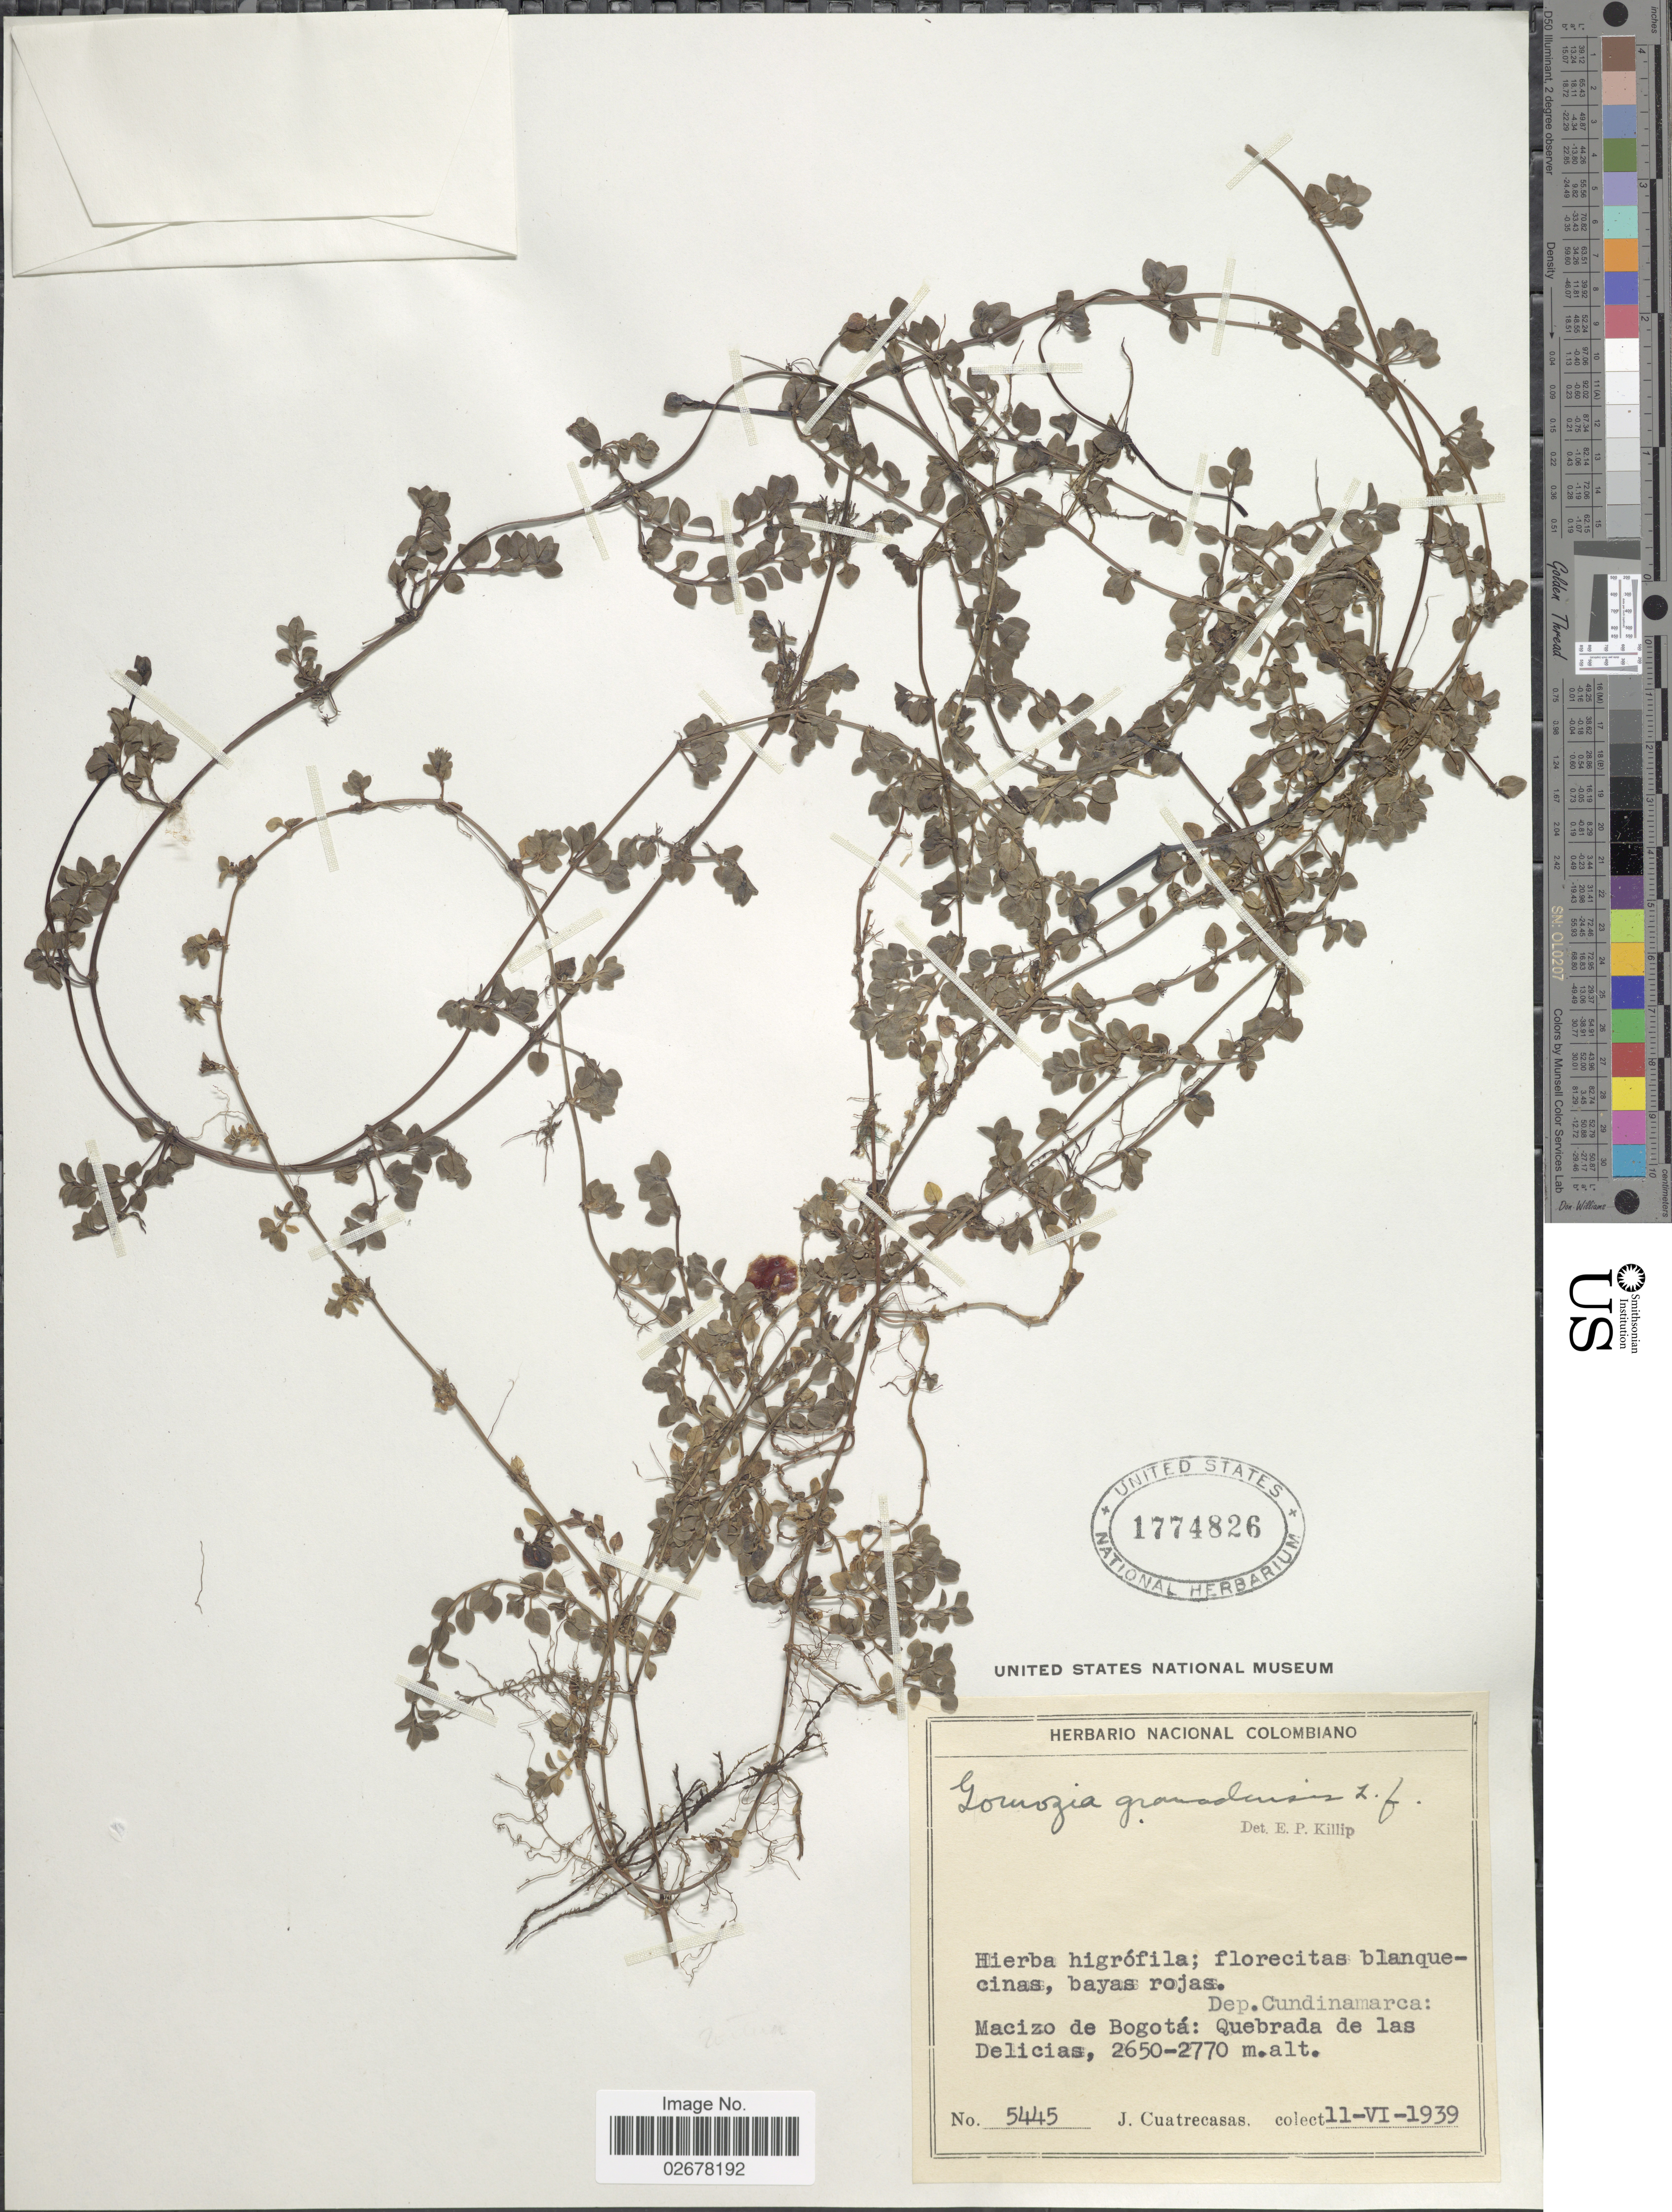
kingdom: Plantae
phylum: Tracheophyta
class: Magnoliopsida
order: Gentianales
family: Rubiaceae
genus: Nertera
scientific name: Nertera depressa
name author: Banks & Sol. ex Gaertn.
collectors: J. Cuatrecasas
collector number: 5445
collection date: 1939-06-11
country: Colombia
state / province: Cundinamarca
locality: Macizo de Bogota: Quebrada de las Delicias.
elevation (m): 2650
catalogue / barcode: US 1774826